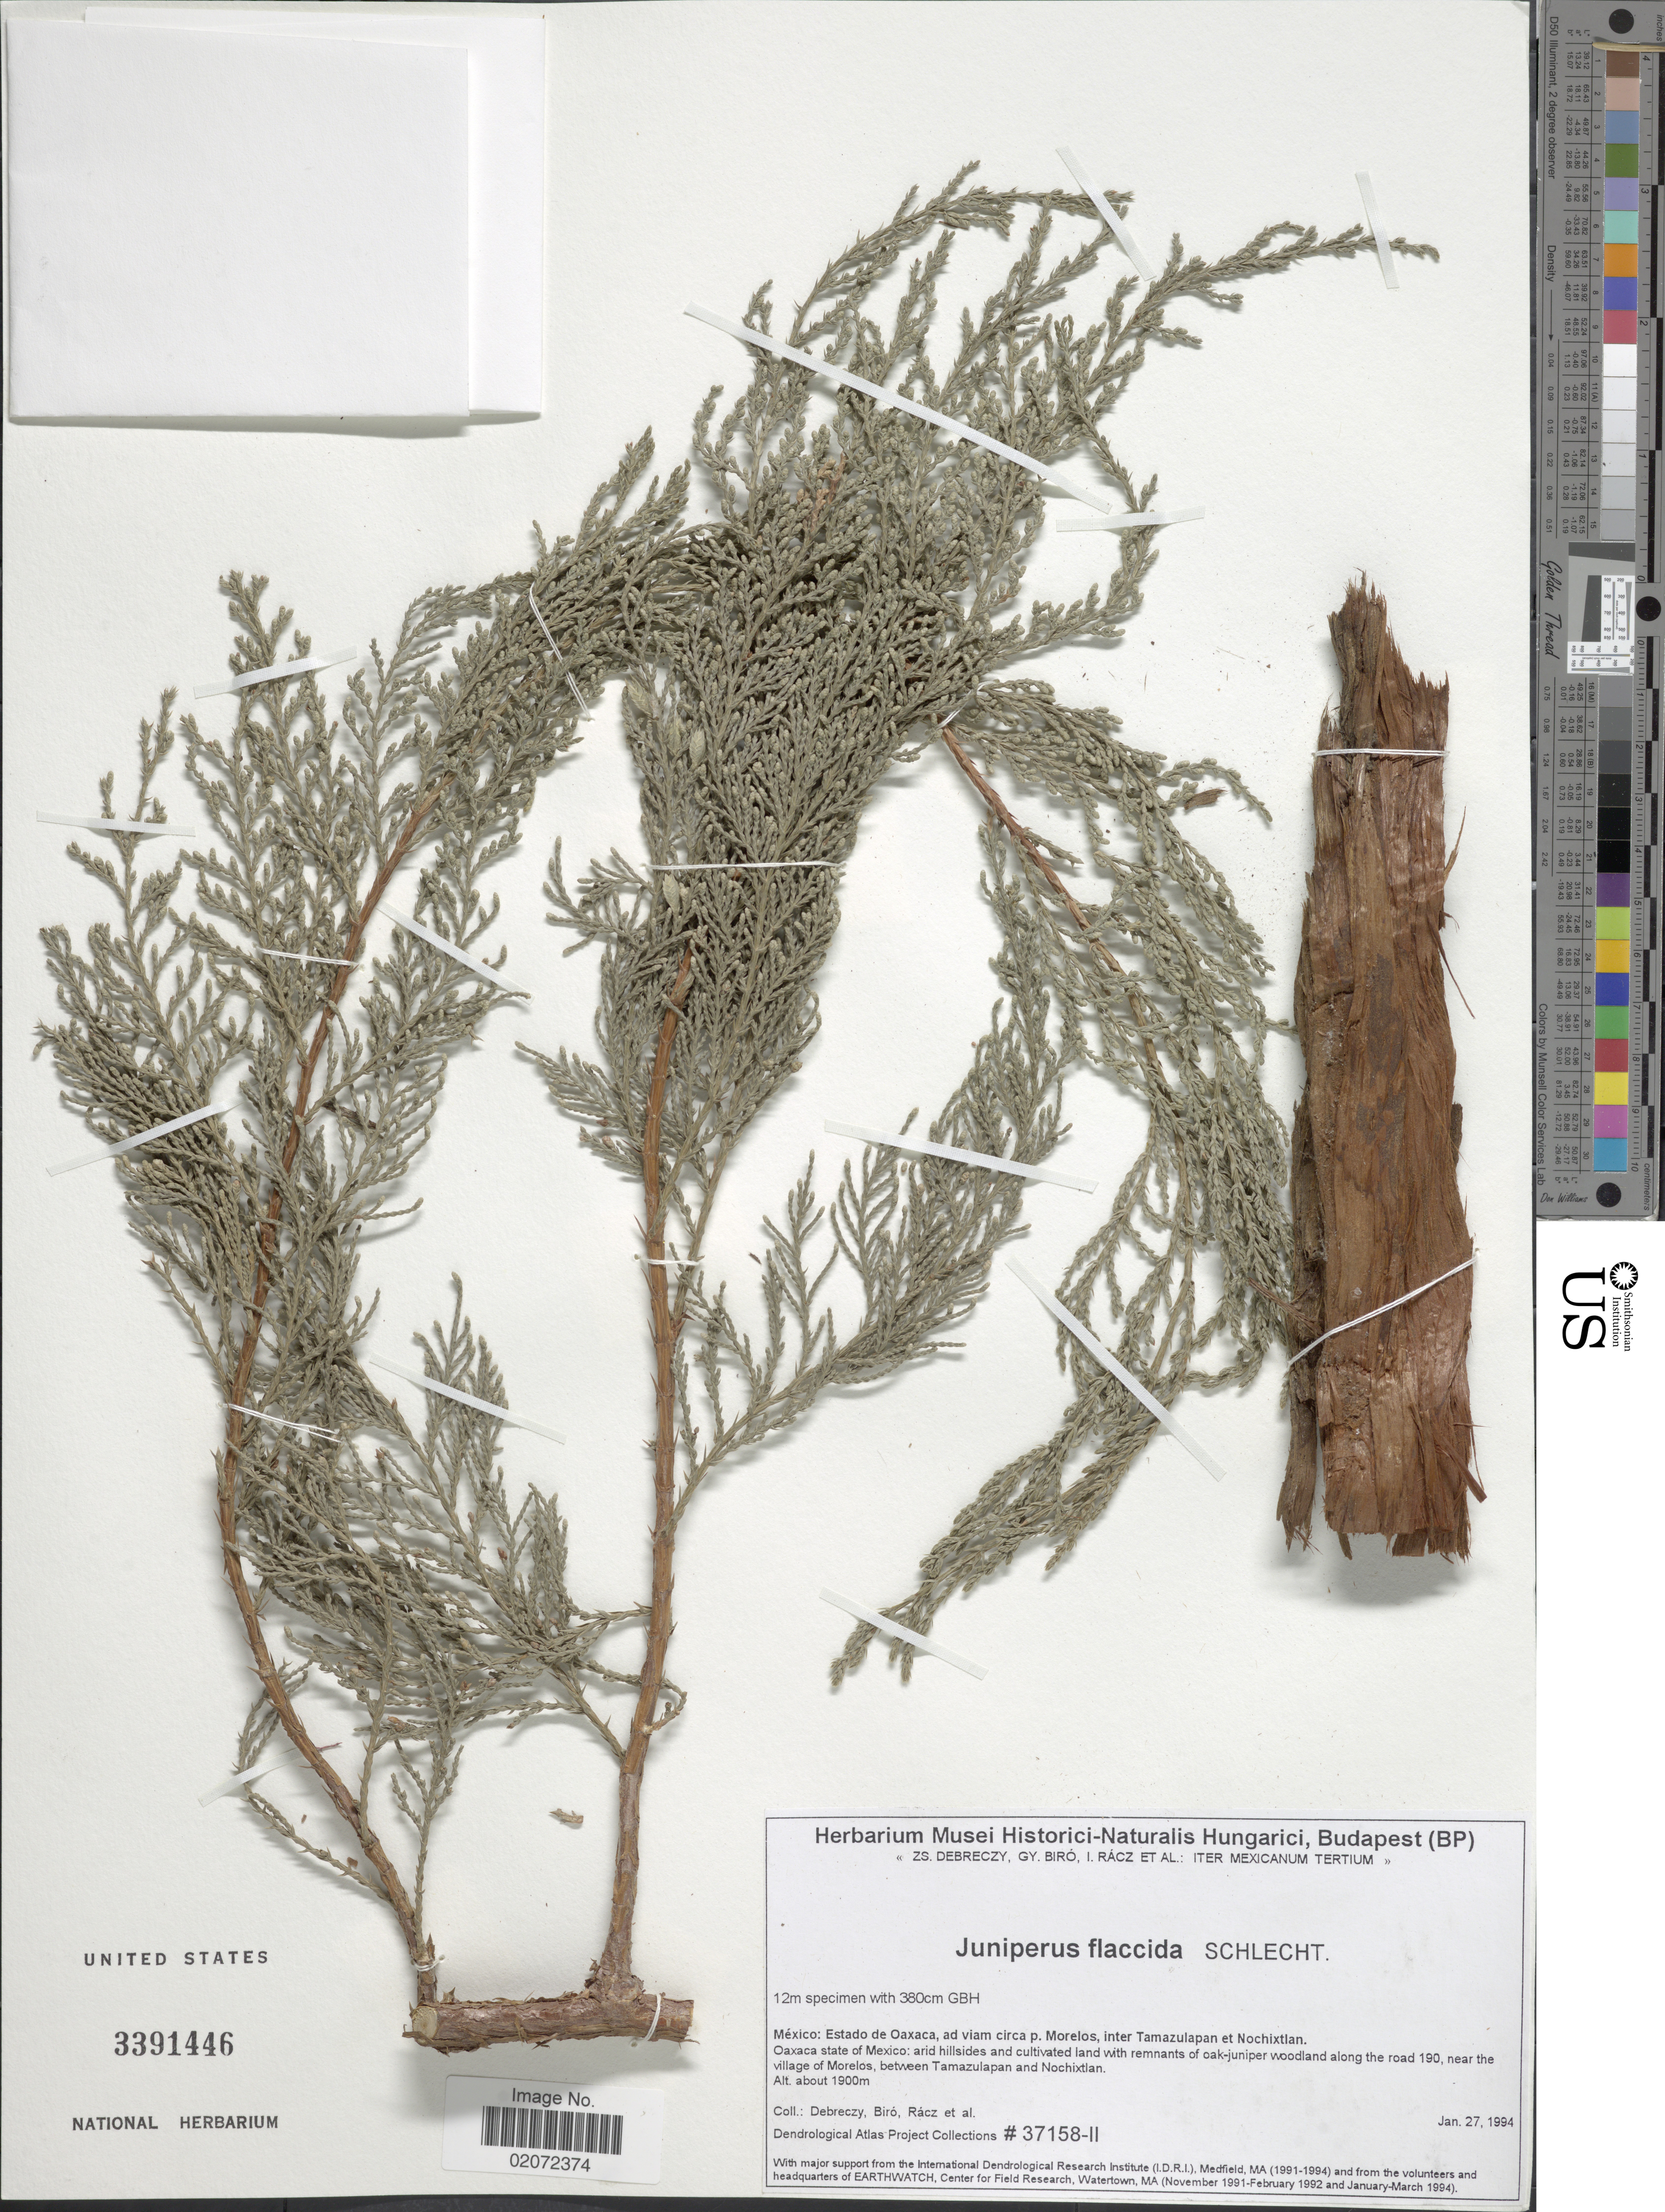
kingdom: Plantae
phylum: Tracheophyta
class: Pinopsida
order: Pinales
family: Cupressaceae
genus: Juniperus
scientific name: Juniperus flaccida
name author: Schltdl.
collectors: Z. Debreczy, G. Biro, I. Rácz & et al.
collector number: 37158-II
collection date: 1994-01-27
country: Mexico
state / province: Oaxaca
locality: P. Morelos, inter Tamazulapan et Nochixtlan. along the road 190, near the village of Morelos, between Tamazulapan and Nochixtlan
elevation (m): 1900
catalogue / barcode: US 3391446